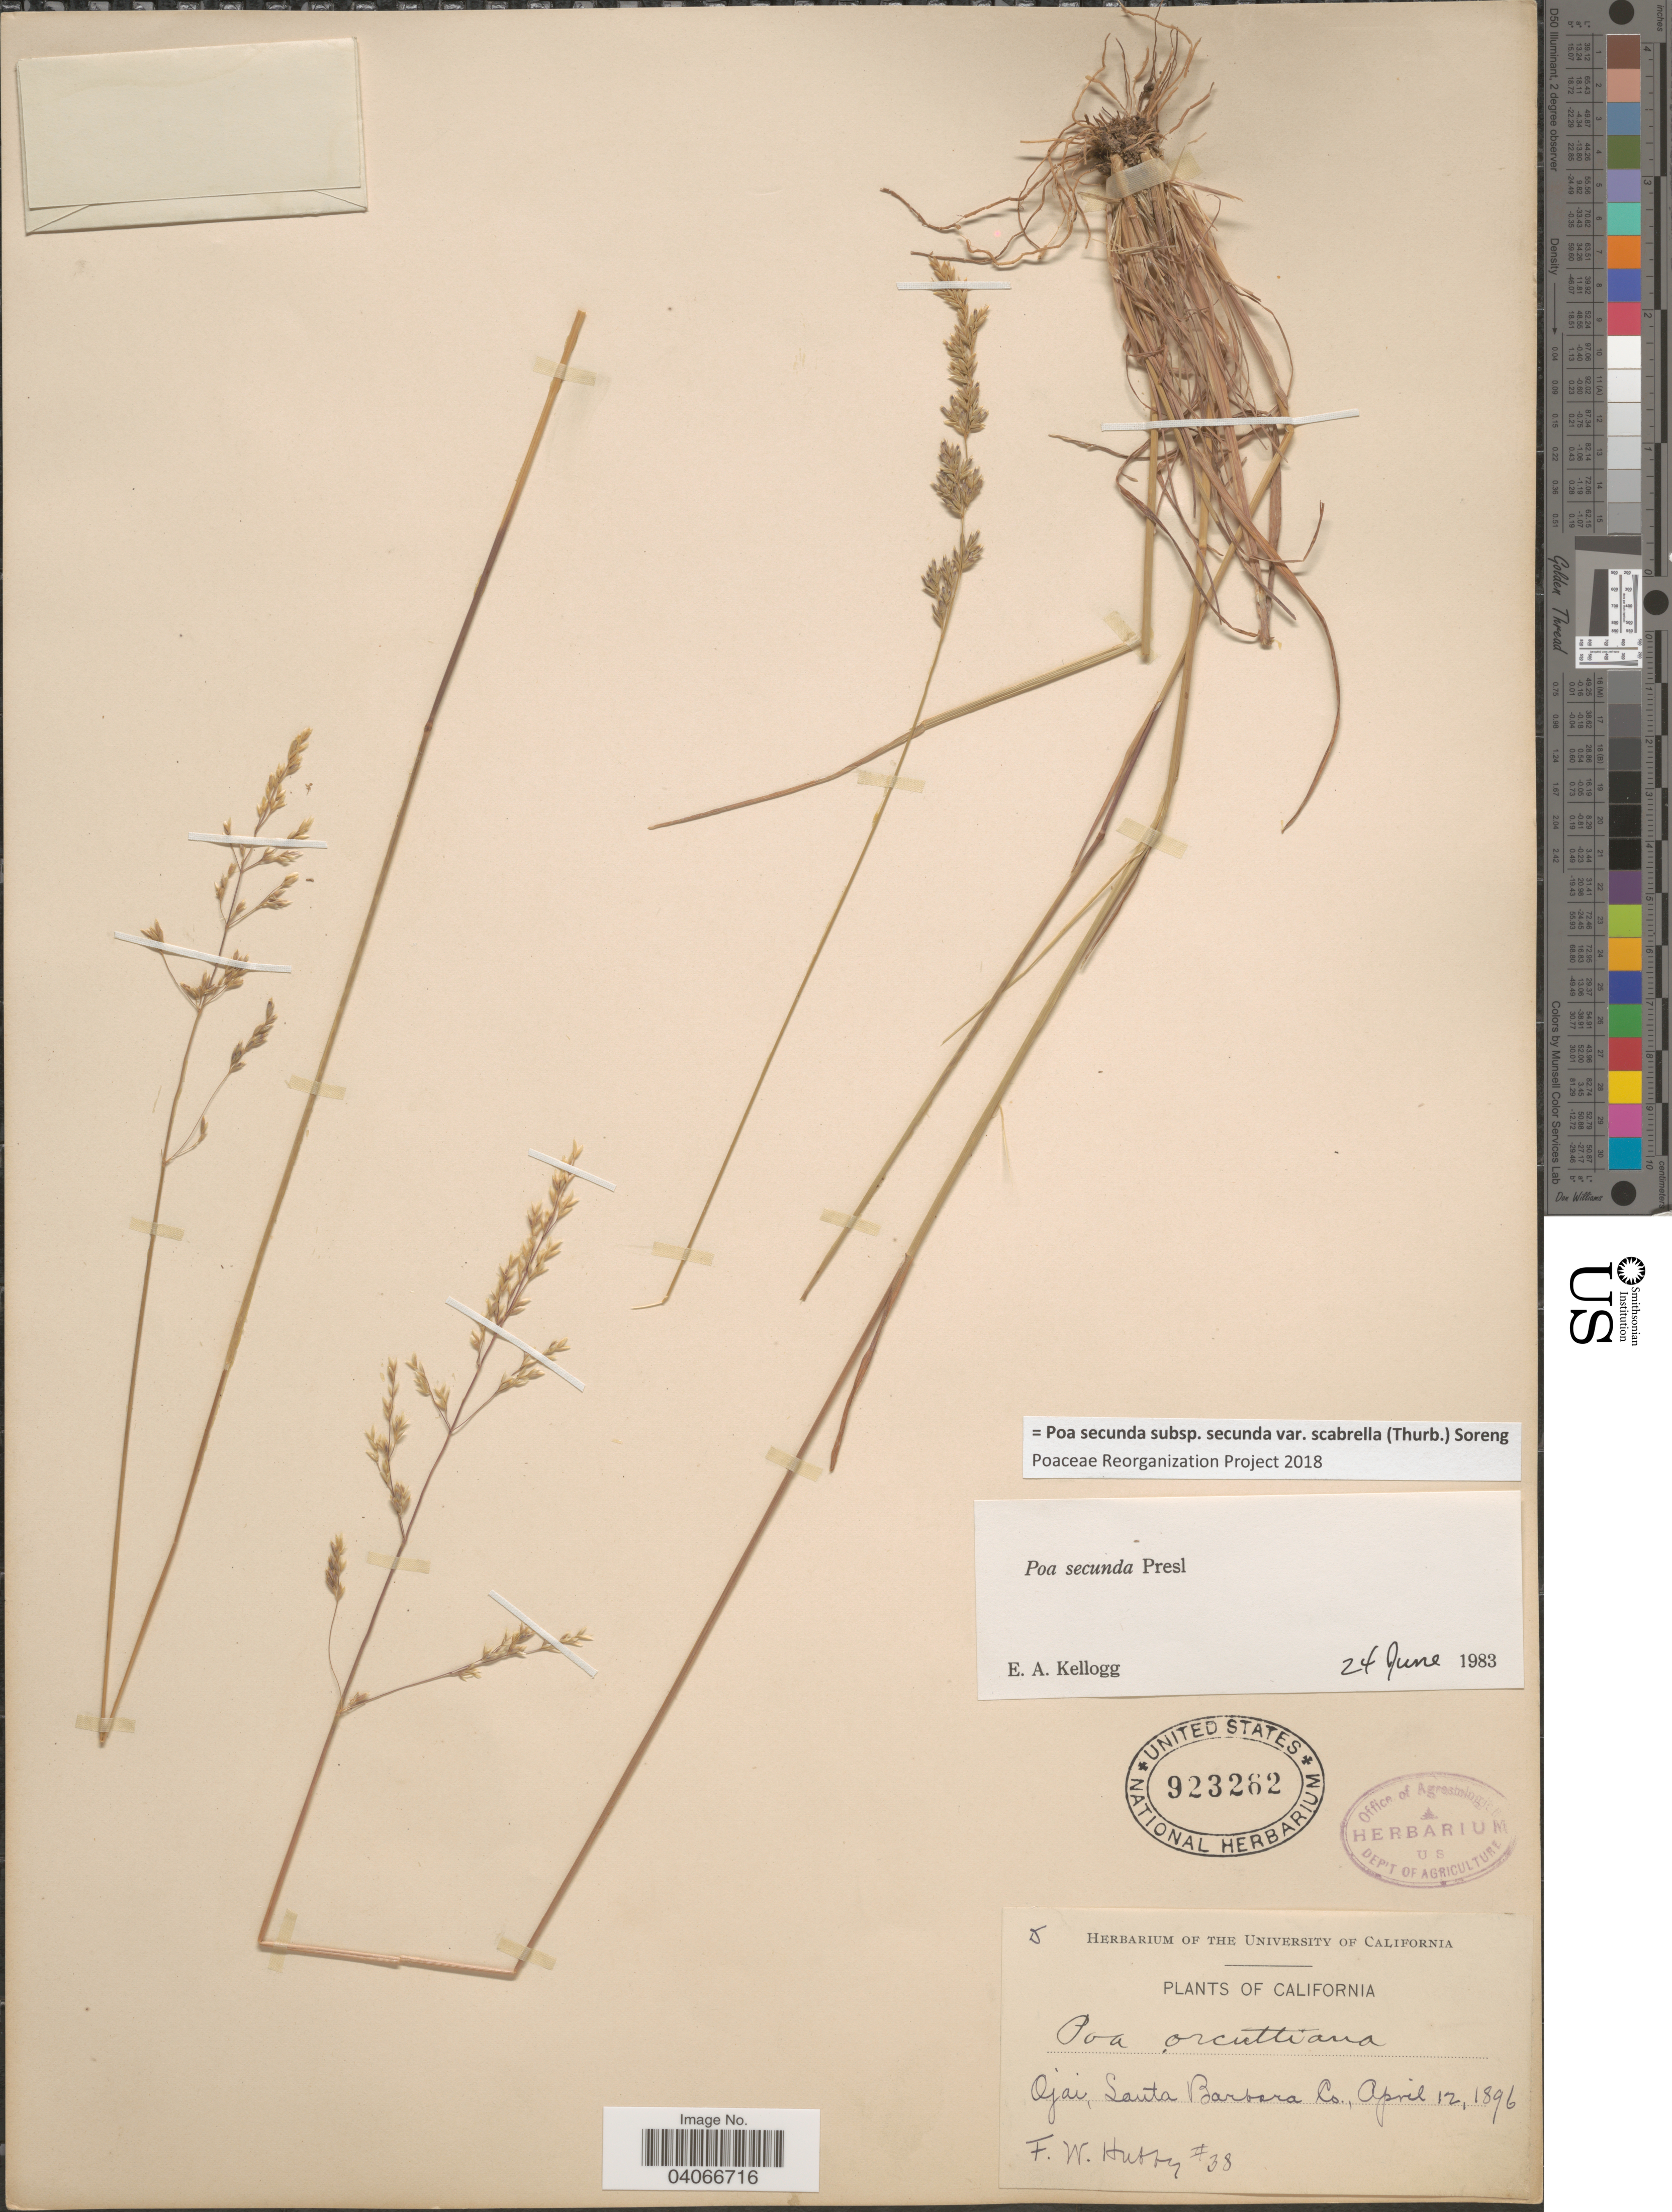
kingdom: Plantae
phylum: Tracheophyta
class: Liliopsida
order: Poales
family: Poaceae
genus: Poa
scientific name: Poa secunda subsp. secunda var. scabrella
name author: (Thurb.) Soreng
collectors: F. Hubby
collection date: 1896-04-12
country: United States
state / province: California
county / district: Santa Barbara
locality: Ojai, Santa Barbara Co.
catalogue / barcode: US 923262